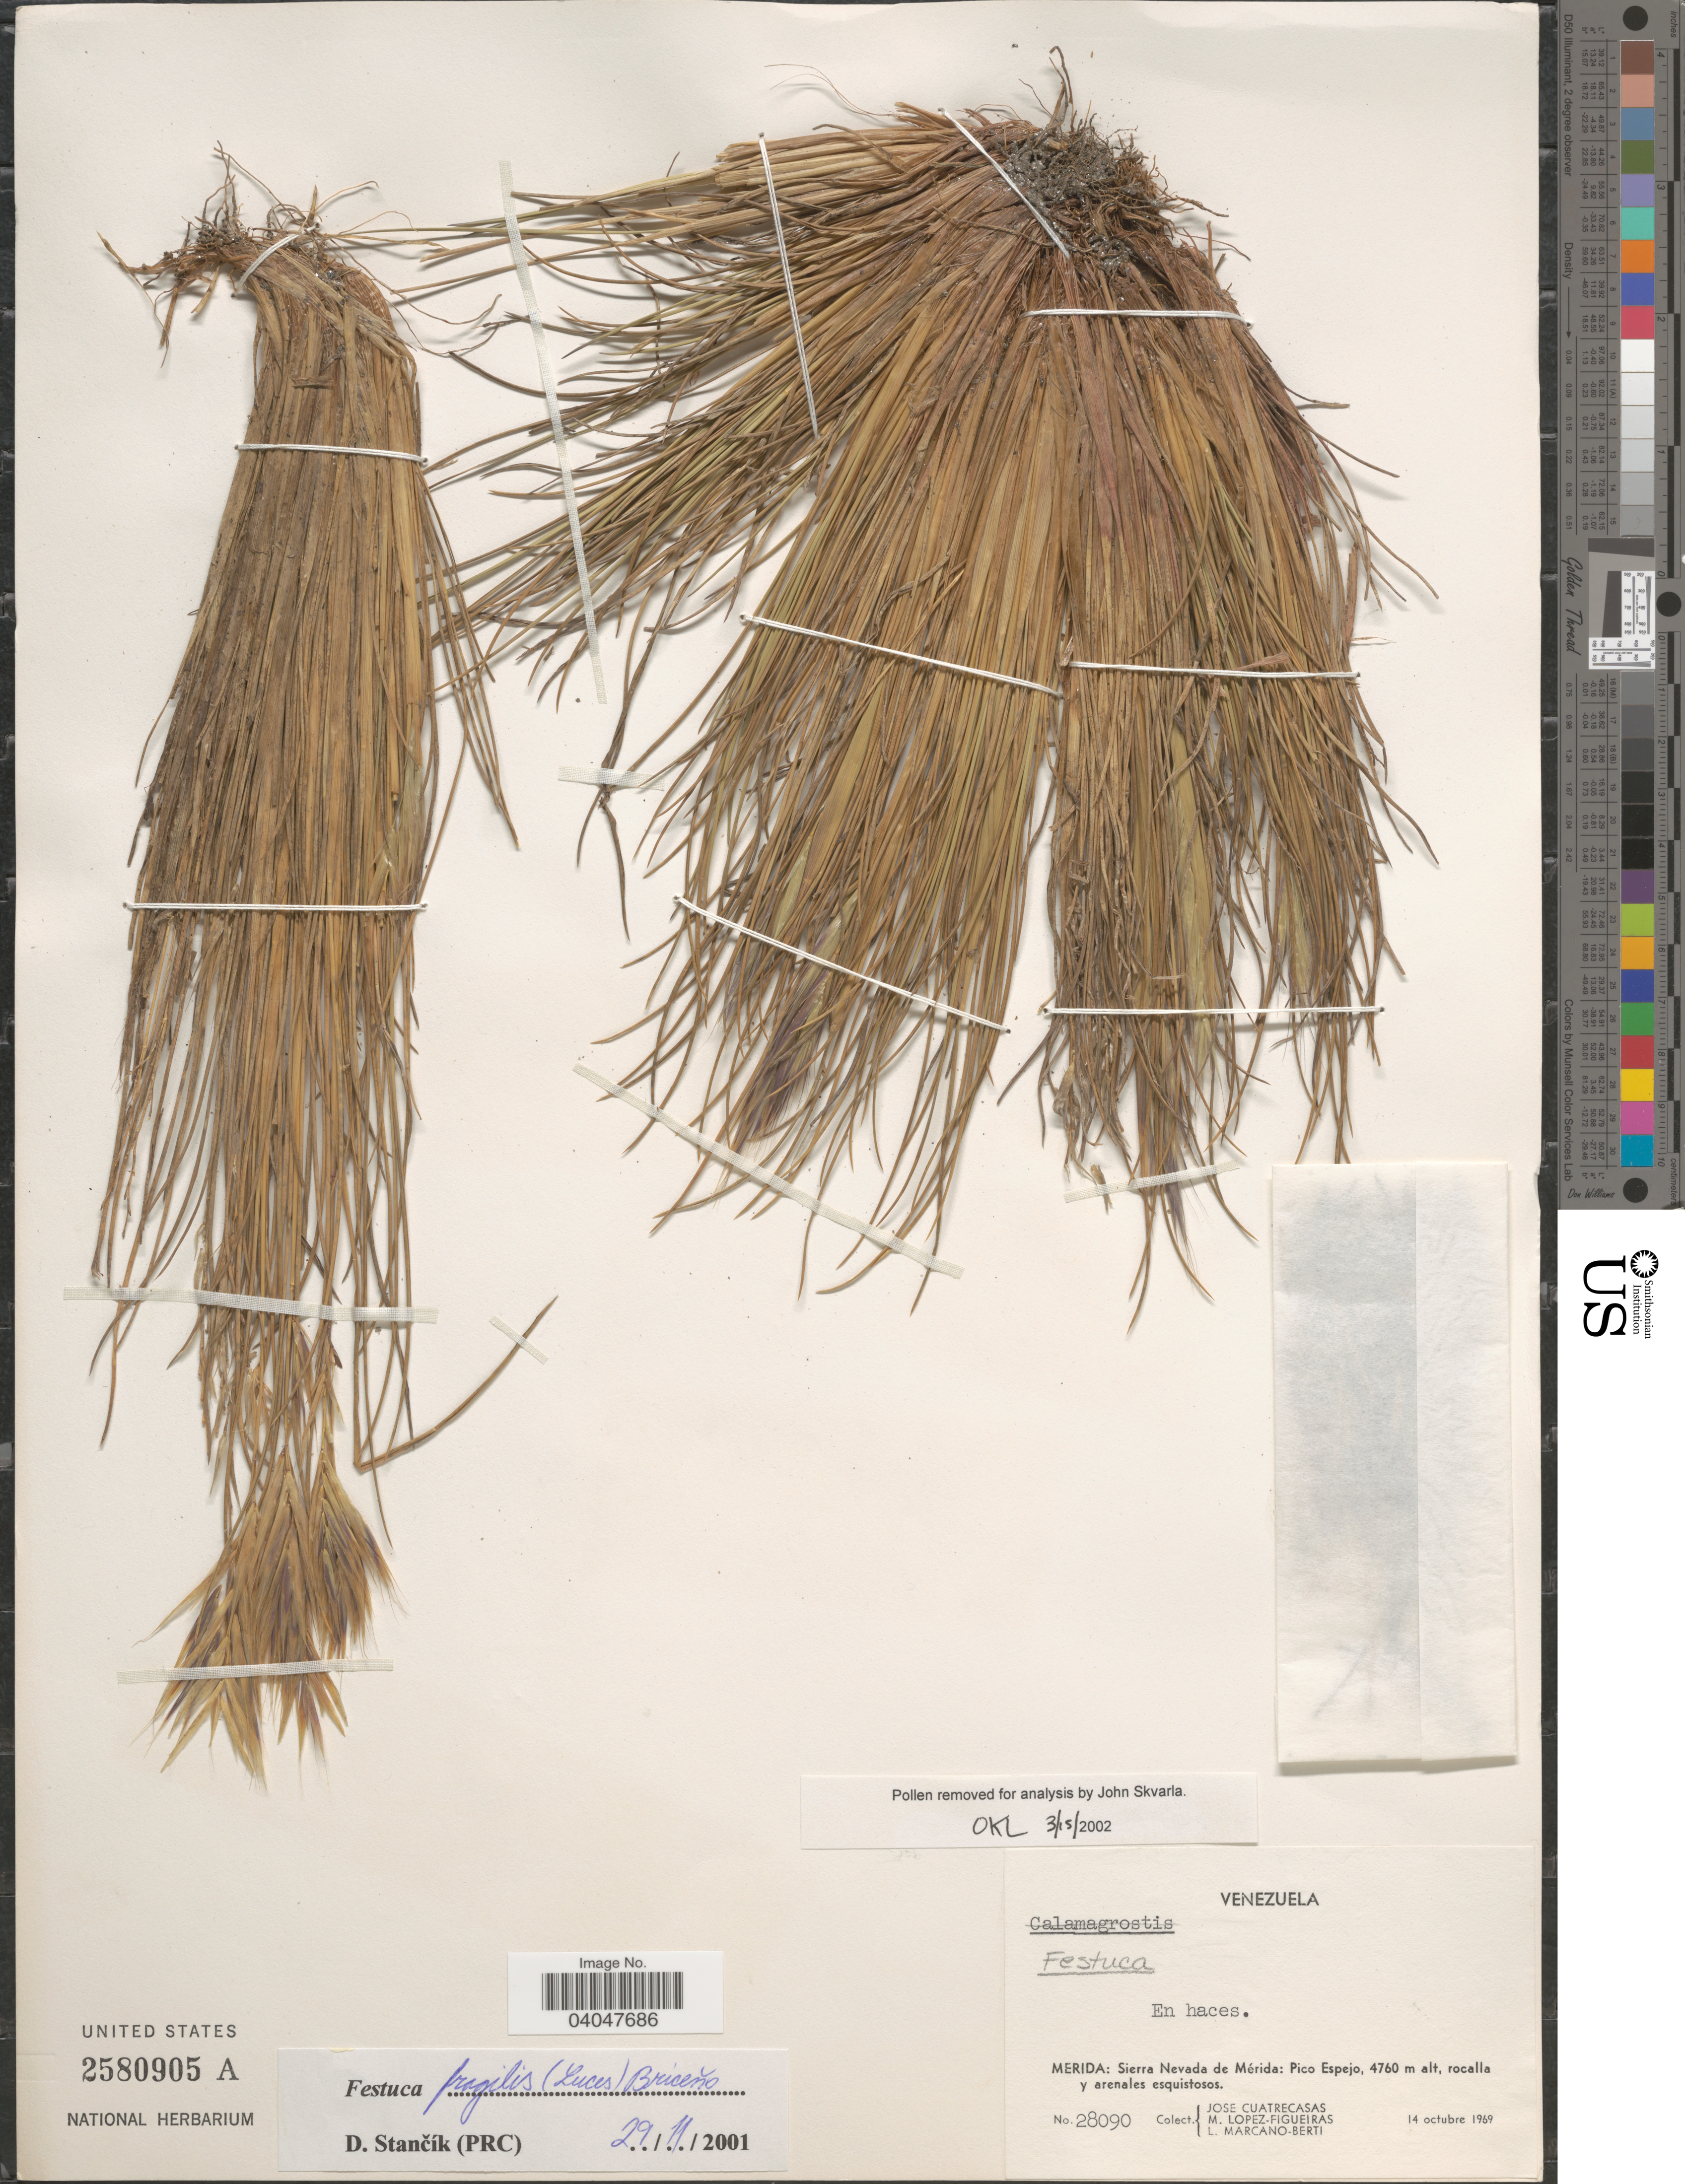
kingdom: Plantae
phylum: Tracheophyta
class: Liliopsida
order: Poales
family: Poaceae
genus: Festuca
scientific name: Festuca fiebrigii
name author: Pilg.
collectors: J. Cuatrecasas, M. López Figueiras & L. Marcano-Berti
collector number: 28090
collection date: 1969-10-14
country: Venezuela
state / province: Merida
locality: Sierra Nevada de Mérida: Pico Espejo.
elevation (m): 4760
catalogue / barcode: US 2580905A